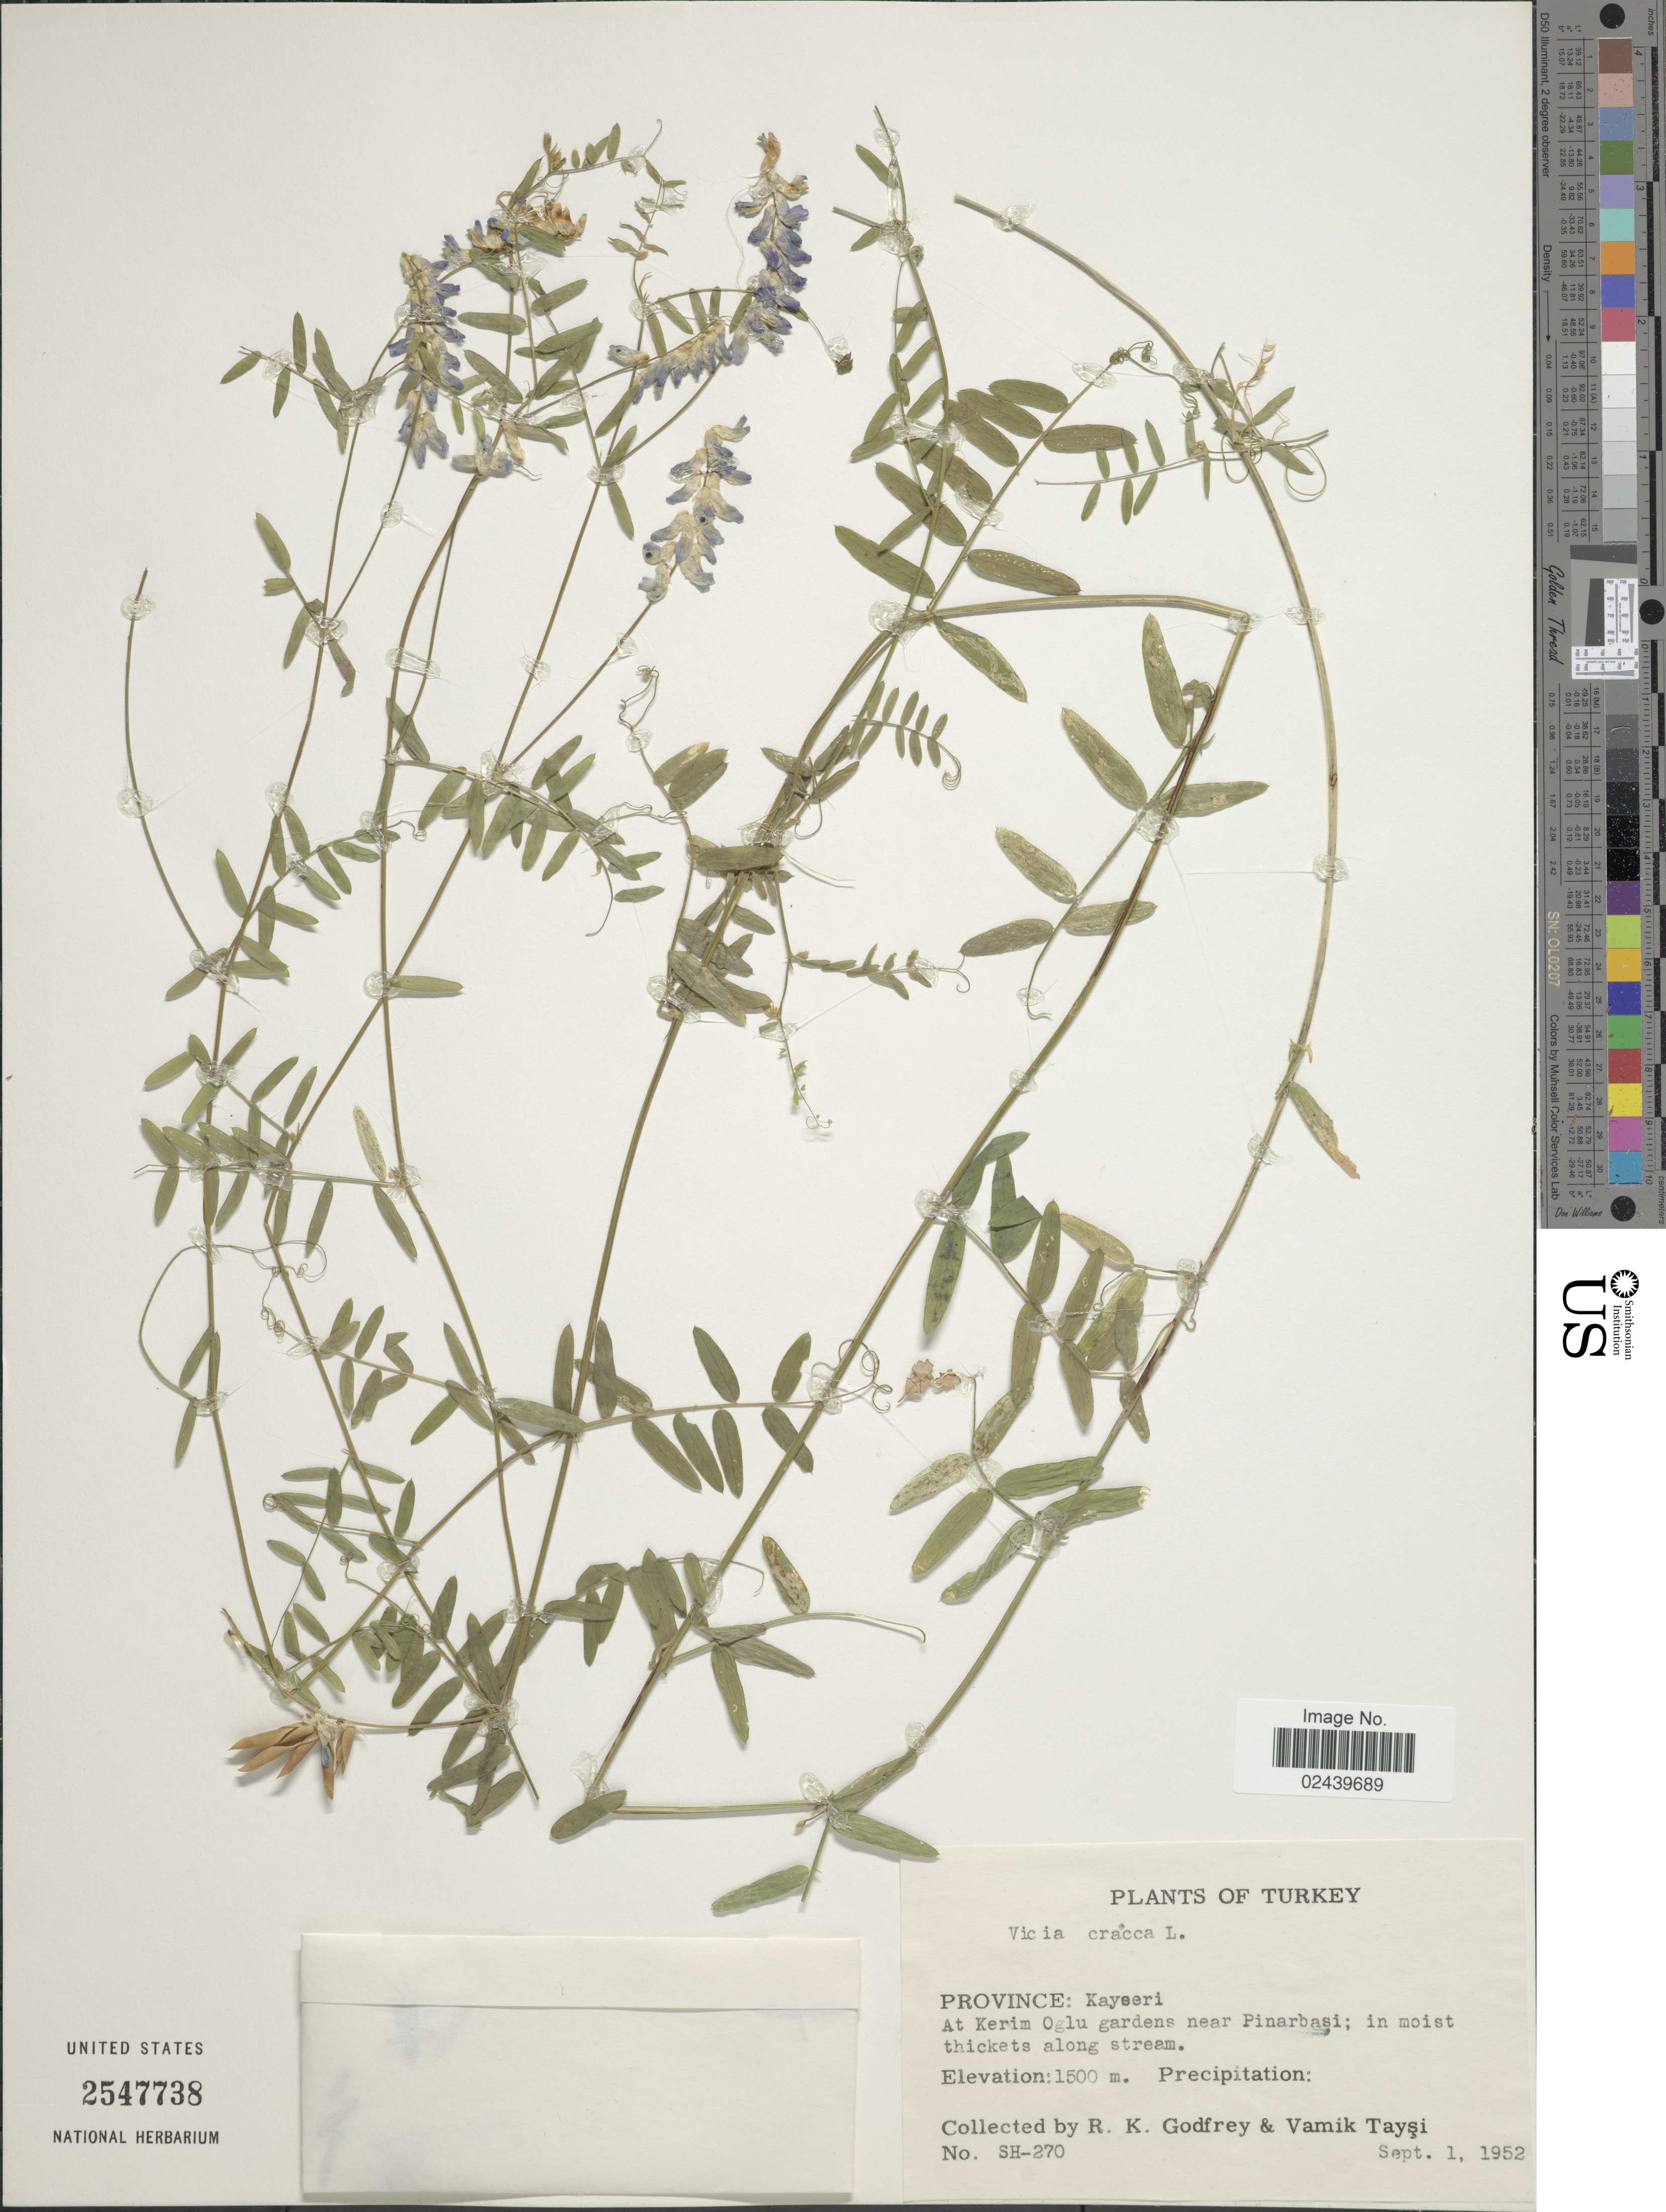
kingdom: Plantae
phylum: Tracheophyta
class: Magnoliopsida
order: Fabales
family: Fabaceae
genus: Vicia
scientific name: Vicia cracca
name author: L.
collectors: R. K. Godfrey & V. Taysi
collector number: SH-270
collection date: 1952-09-01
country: Turkey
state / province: Kayseri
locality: At Kerim Oglu gardens near Pinarbasi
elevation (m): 1500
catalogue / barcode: US 2547738